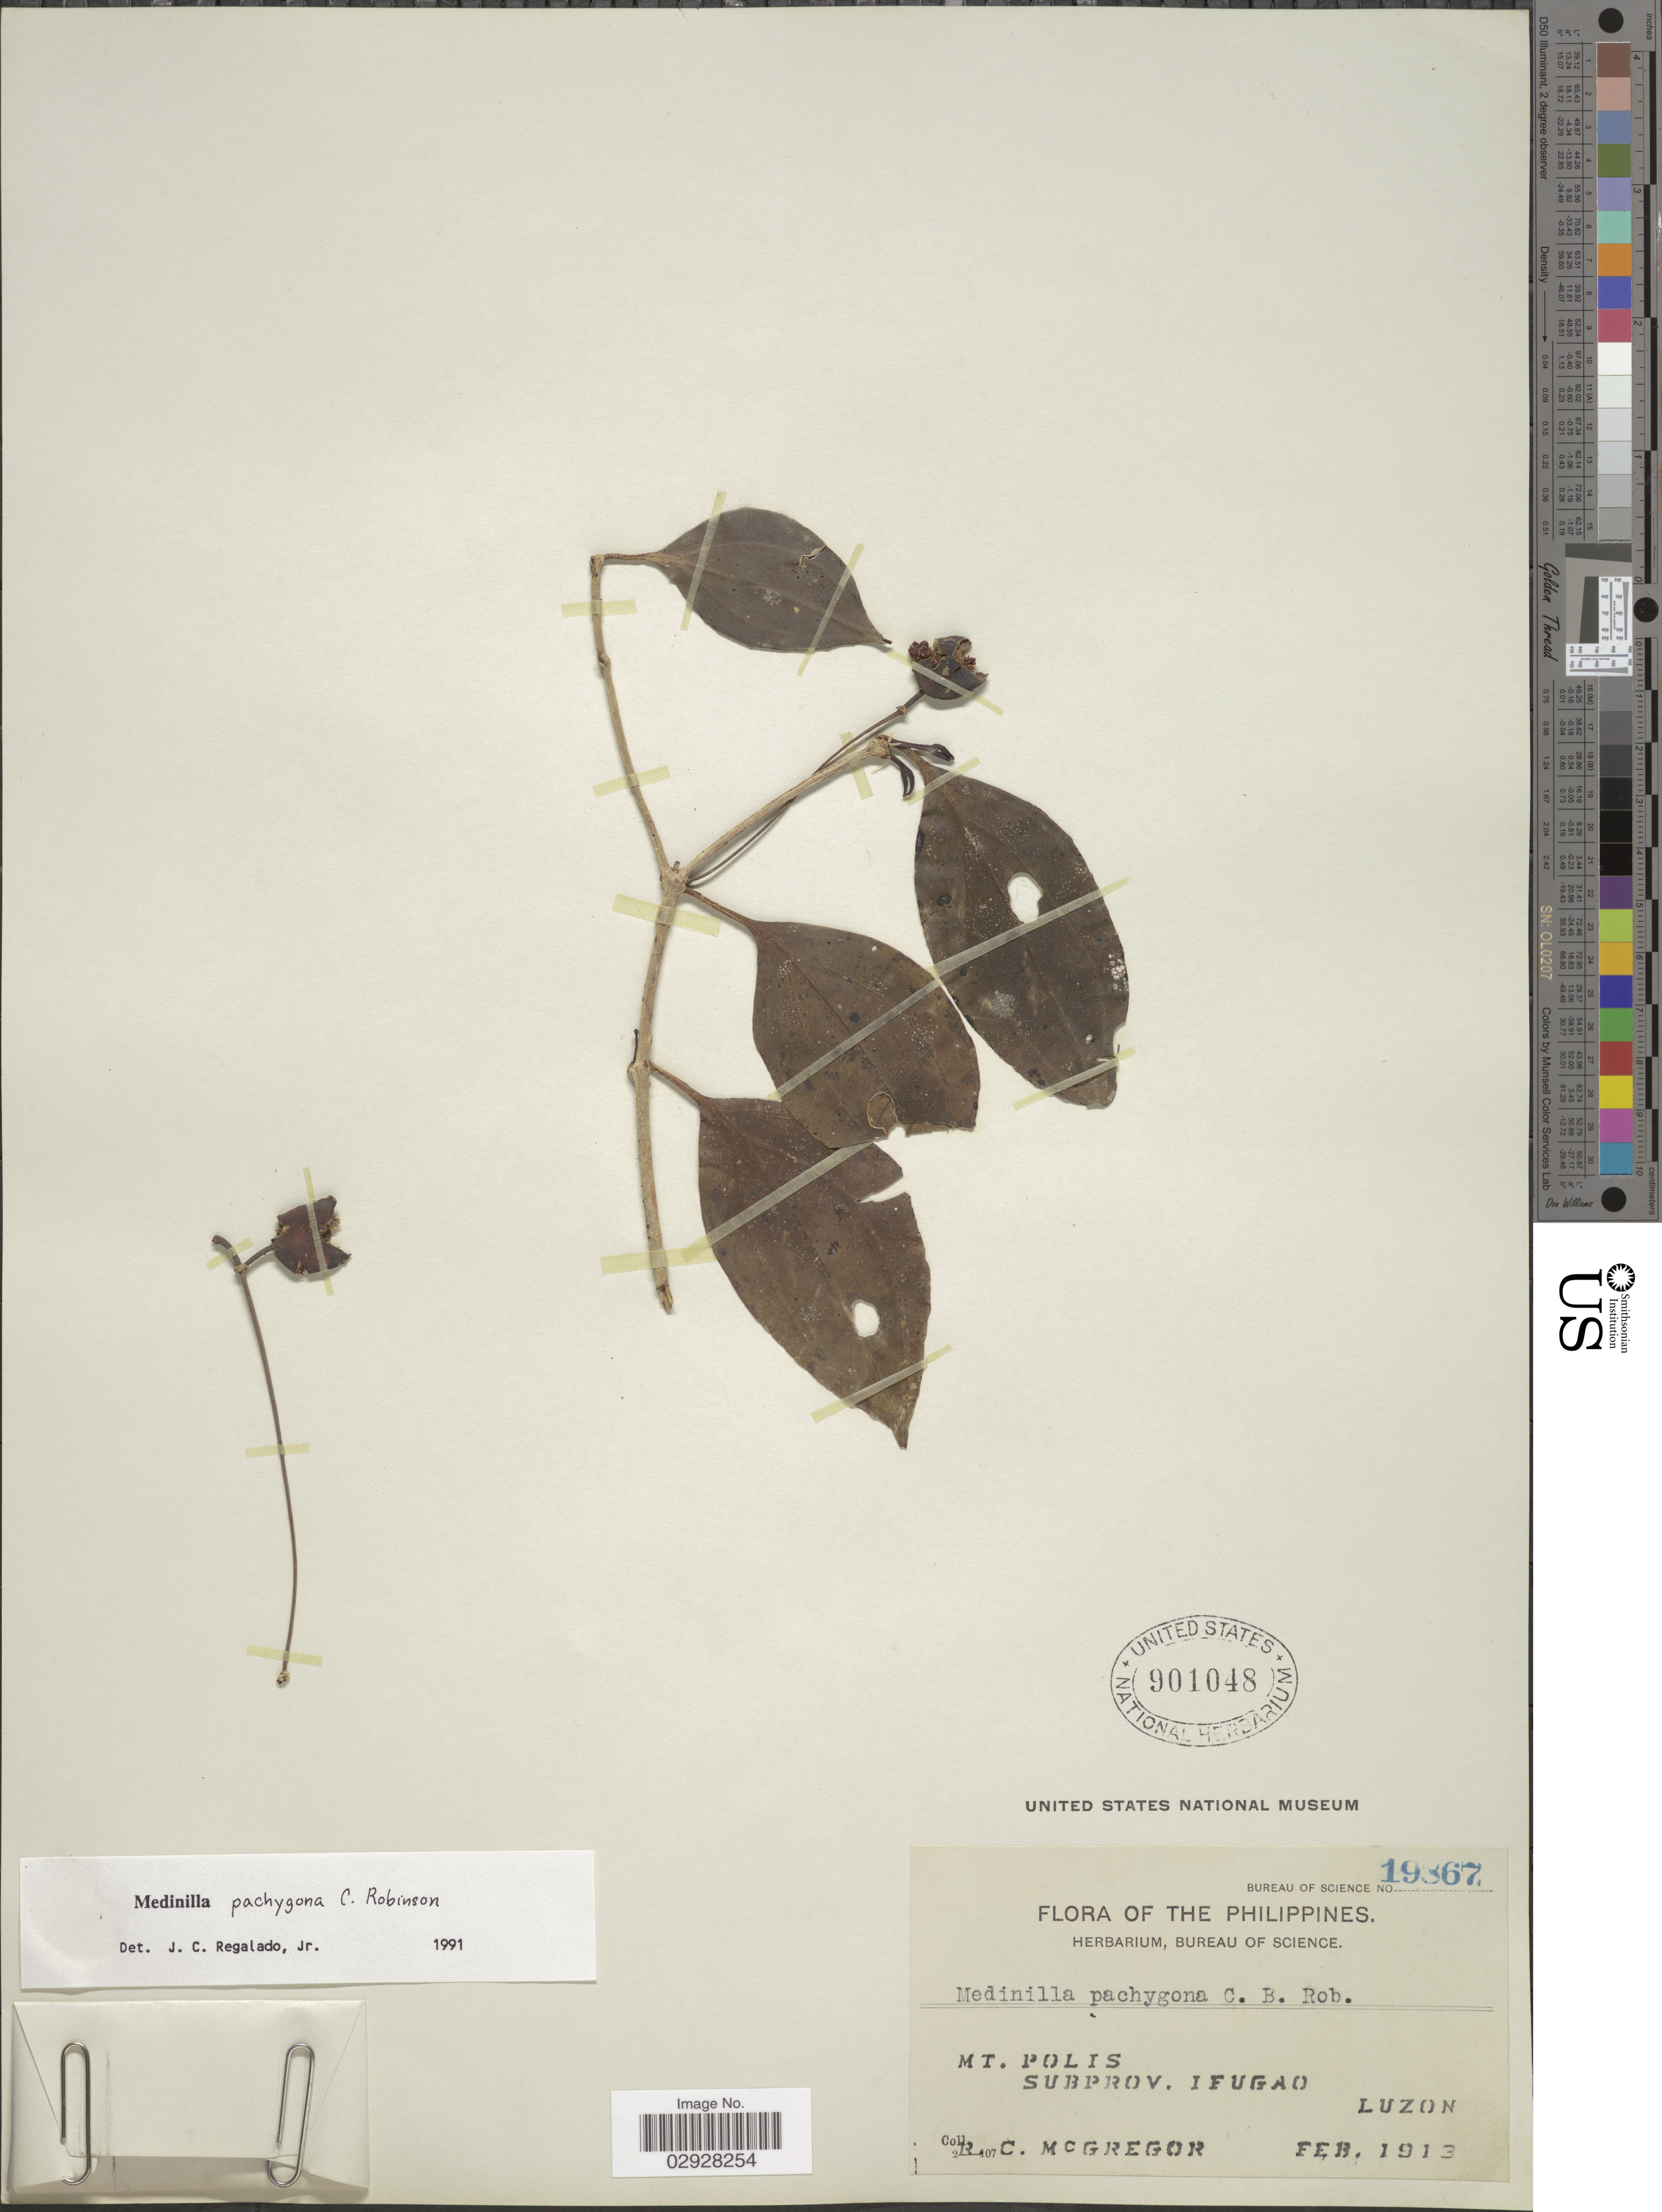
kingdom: Plantae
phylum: Tracheophyta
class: Magnoliopsida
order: Myrtales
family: Melastomataceae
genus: Medinilla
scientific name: Medinilla pachygona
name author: C.B. Rob.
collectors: R. C. McGregor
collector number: Bureau of Science 19867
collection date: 1913-02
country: Philippines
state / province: Cordillera (Administrative Region)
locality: Mt. Polis, Subprov. Ifugao, Luzon.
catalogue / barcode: US 901048